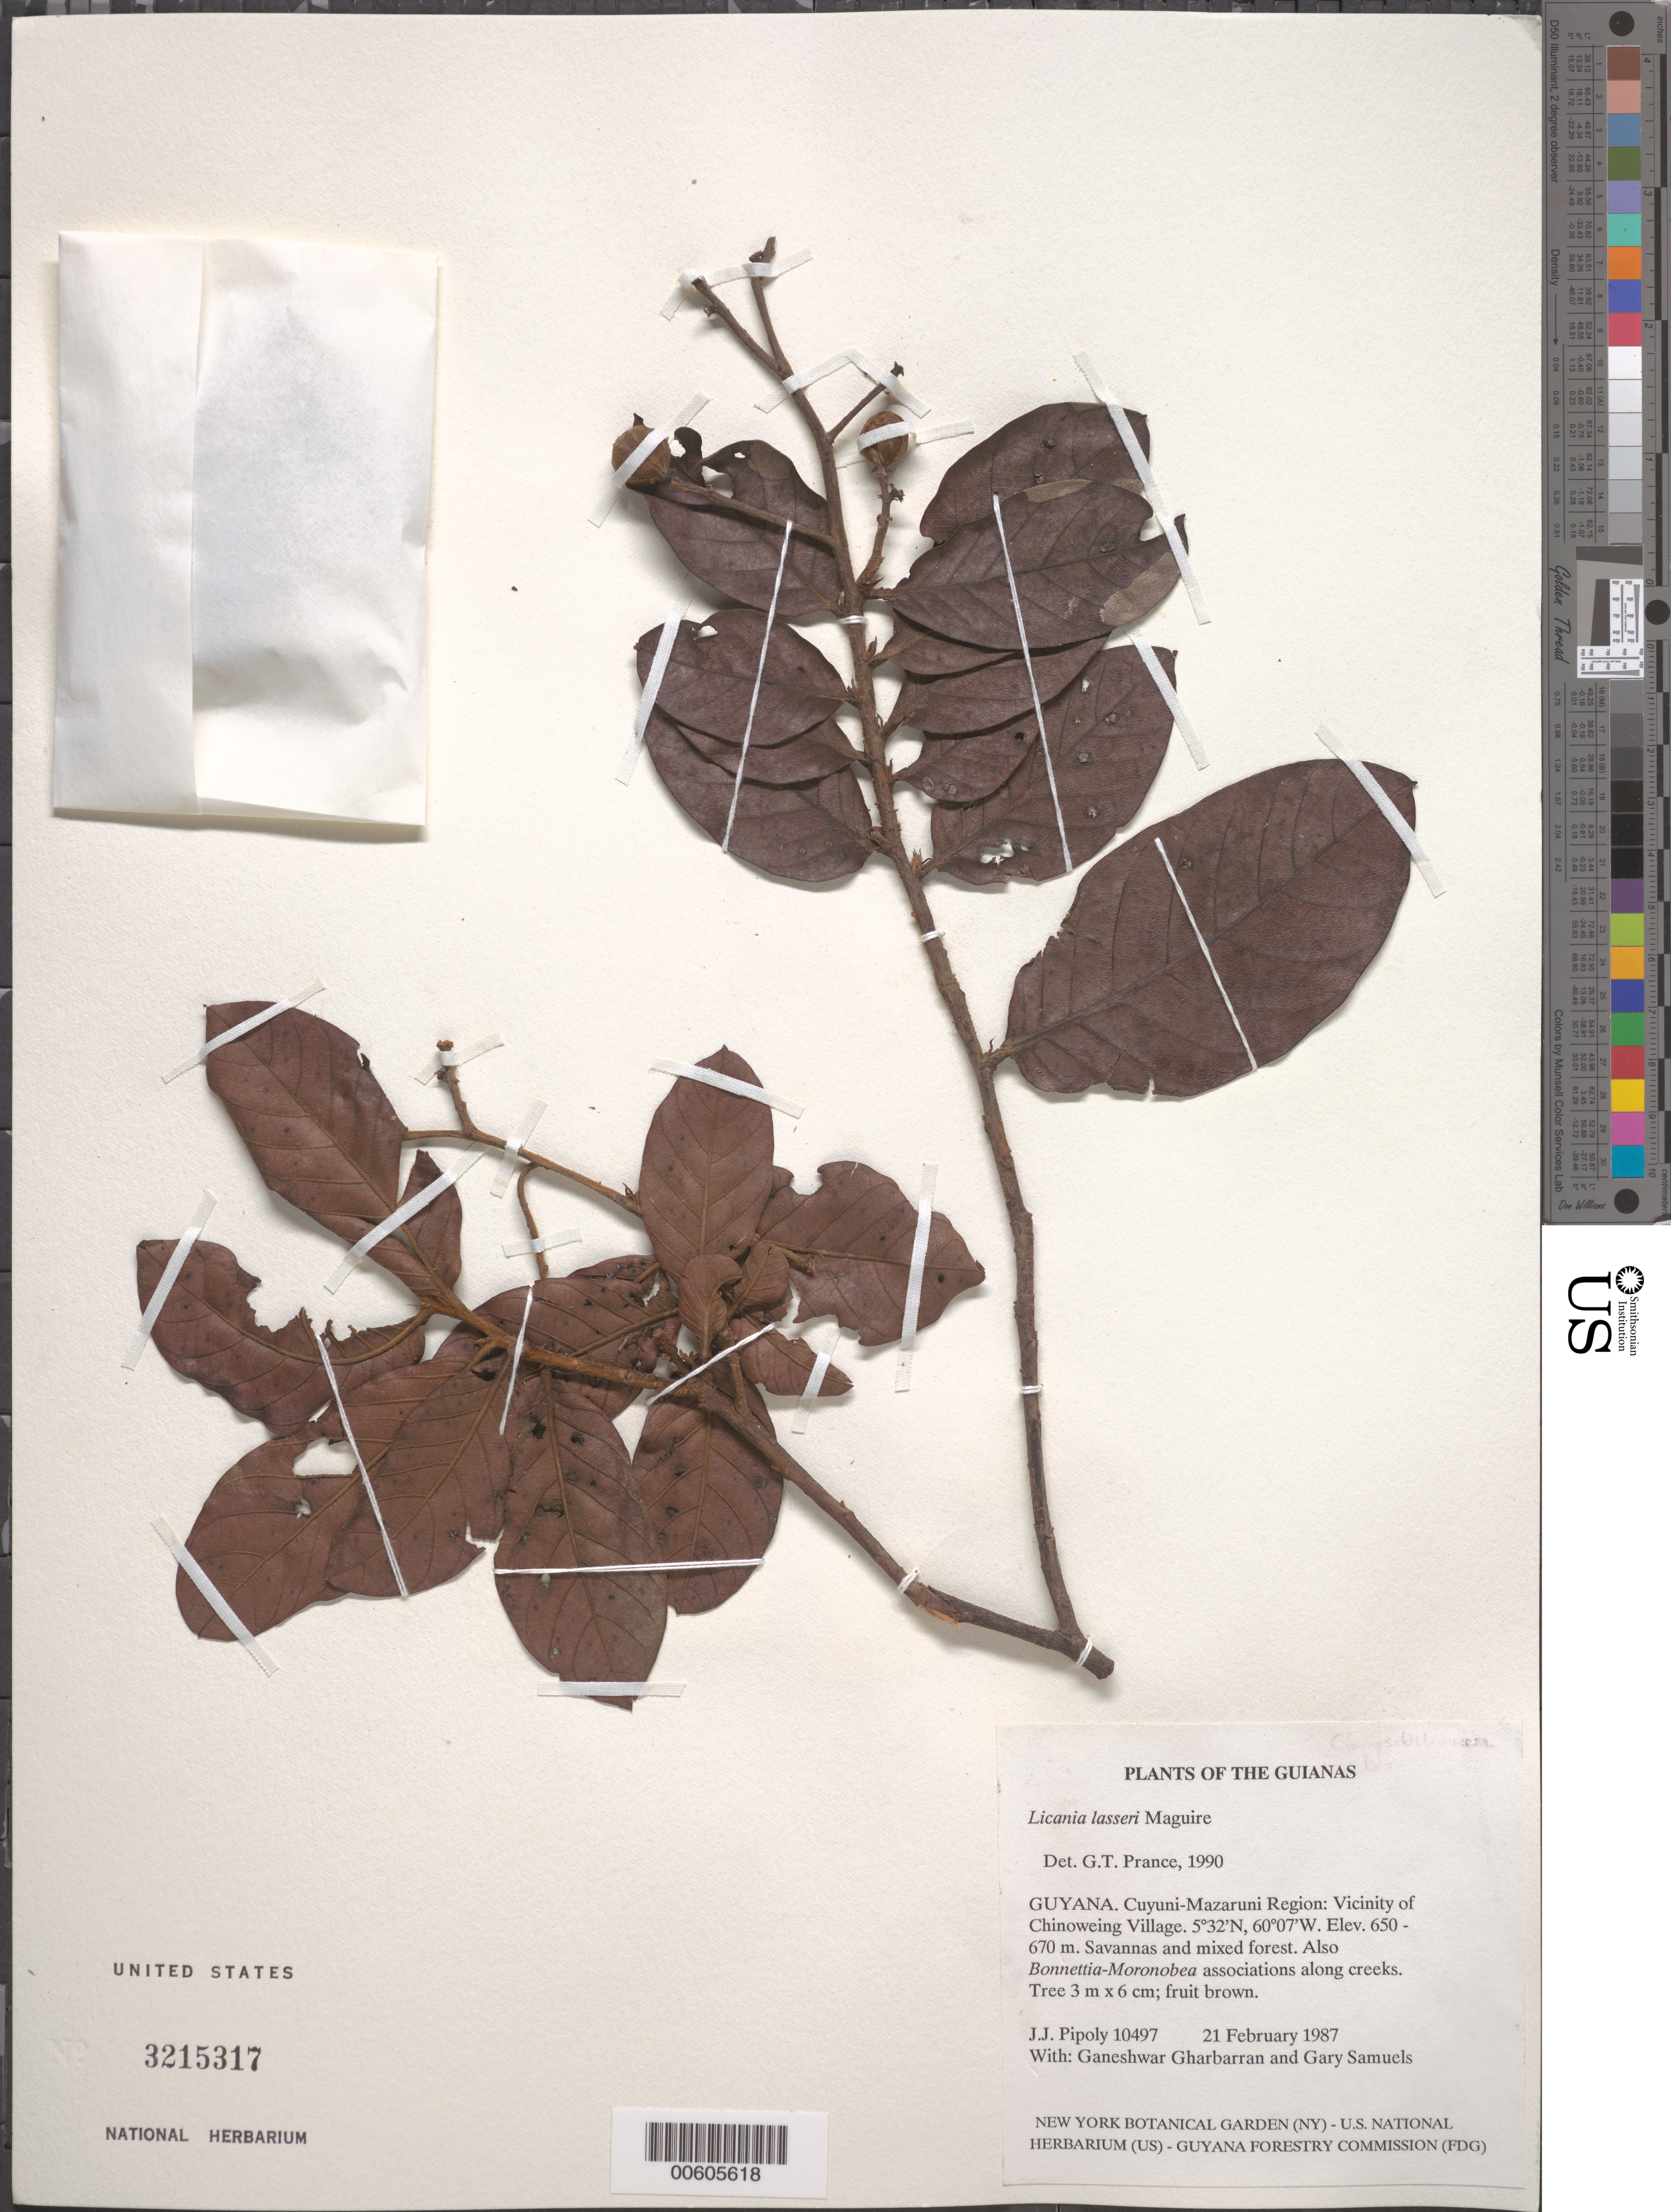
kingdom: Plantae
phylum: Tracheophyta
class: Magnoliopsida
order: Malpighiales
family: Chrysobalanaceae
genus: Hymenopus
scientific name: Hymenopus lasseri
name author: (Maguire) Sothers & Prance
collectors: J. J. Pipoly, G. Gharbarran & G. Samuels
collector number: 10497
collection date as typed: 21 February 1987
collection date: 1987-02-21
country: Guyana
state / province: Cuyuni-Mazaruni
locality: Vicinity of Chinoweing Village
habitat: Savannas and mixed forest. Also Bonnetia-Moronobea associations along creeks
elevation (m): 650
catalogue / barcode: US 3215317